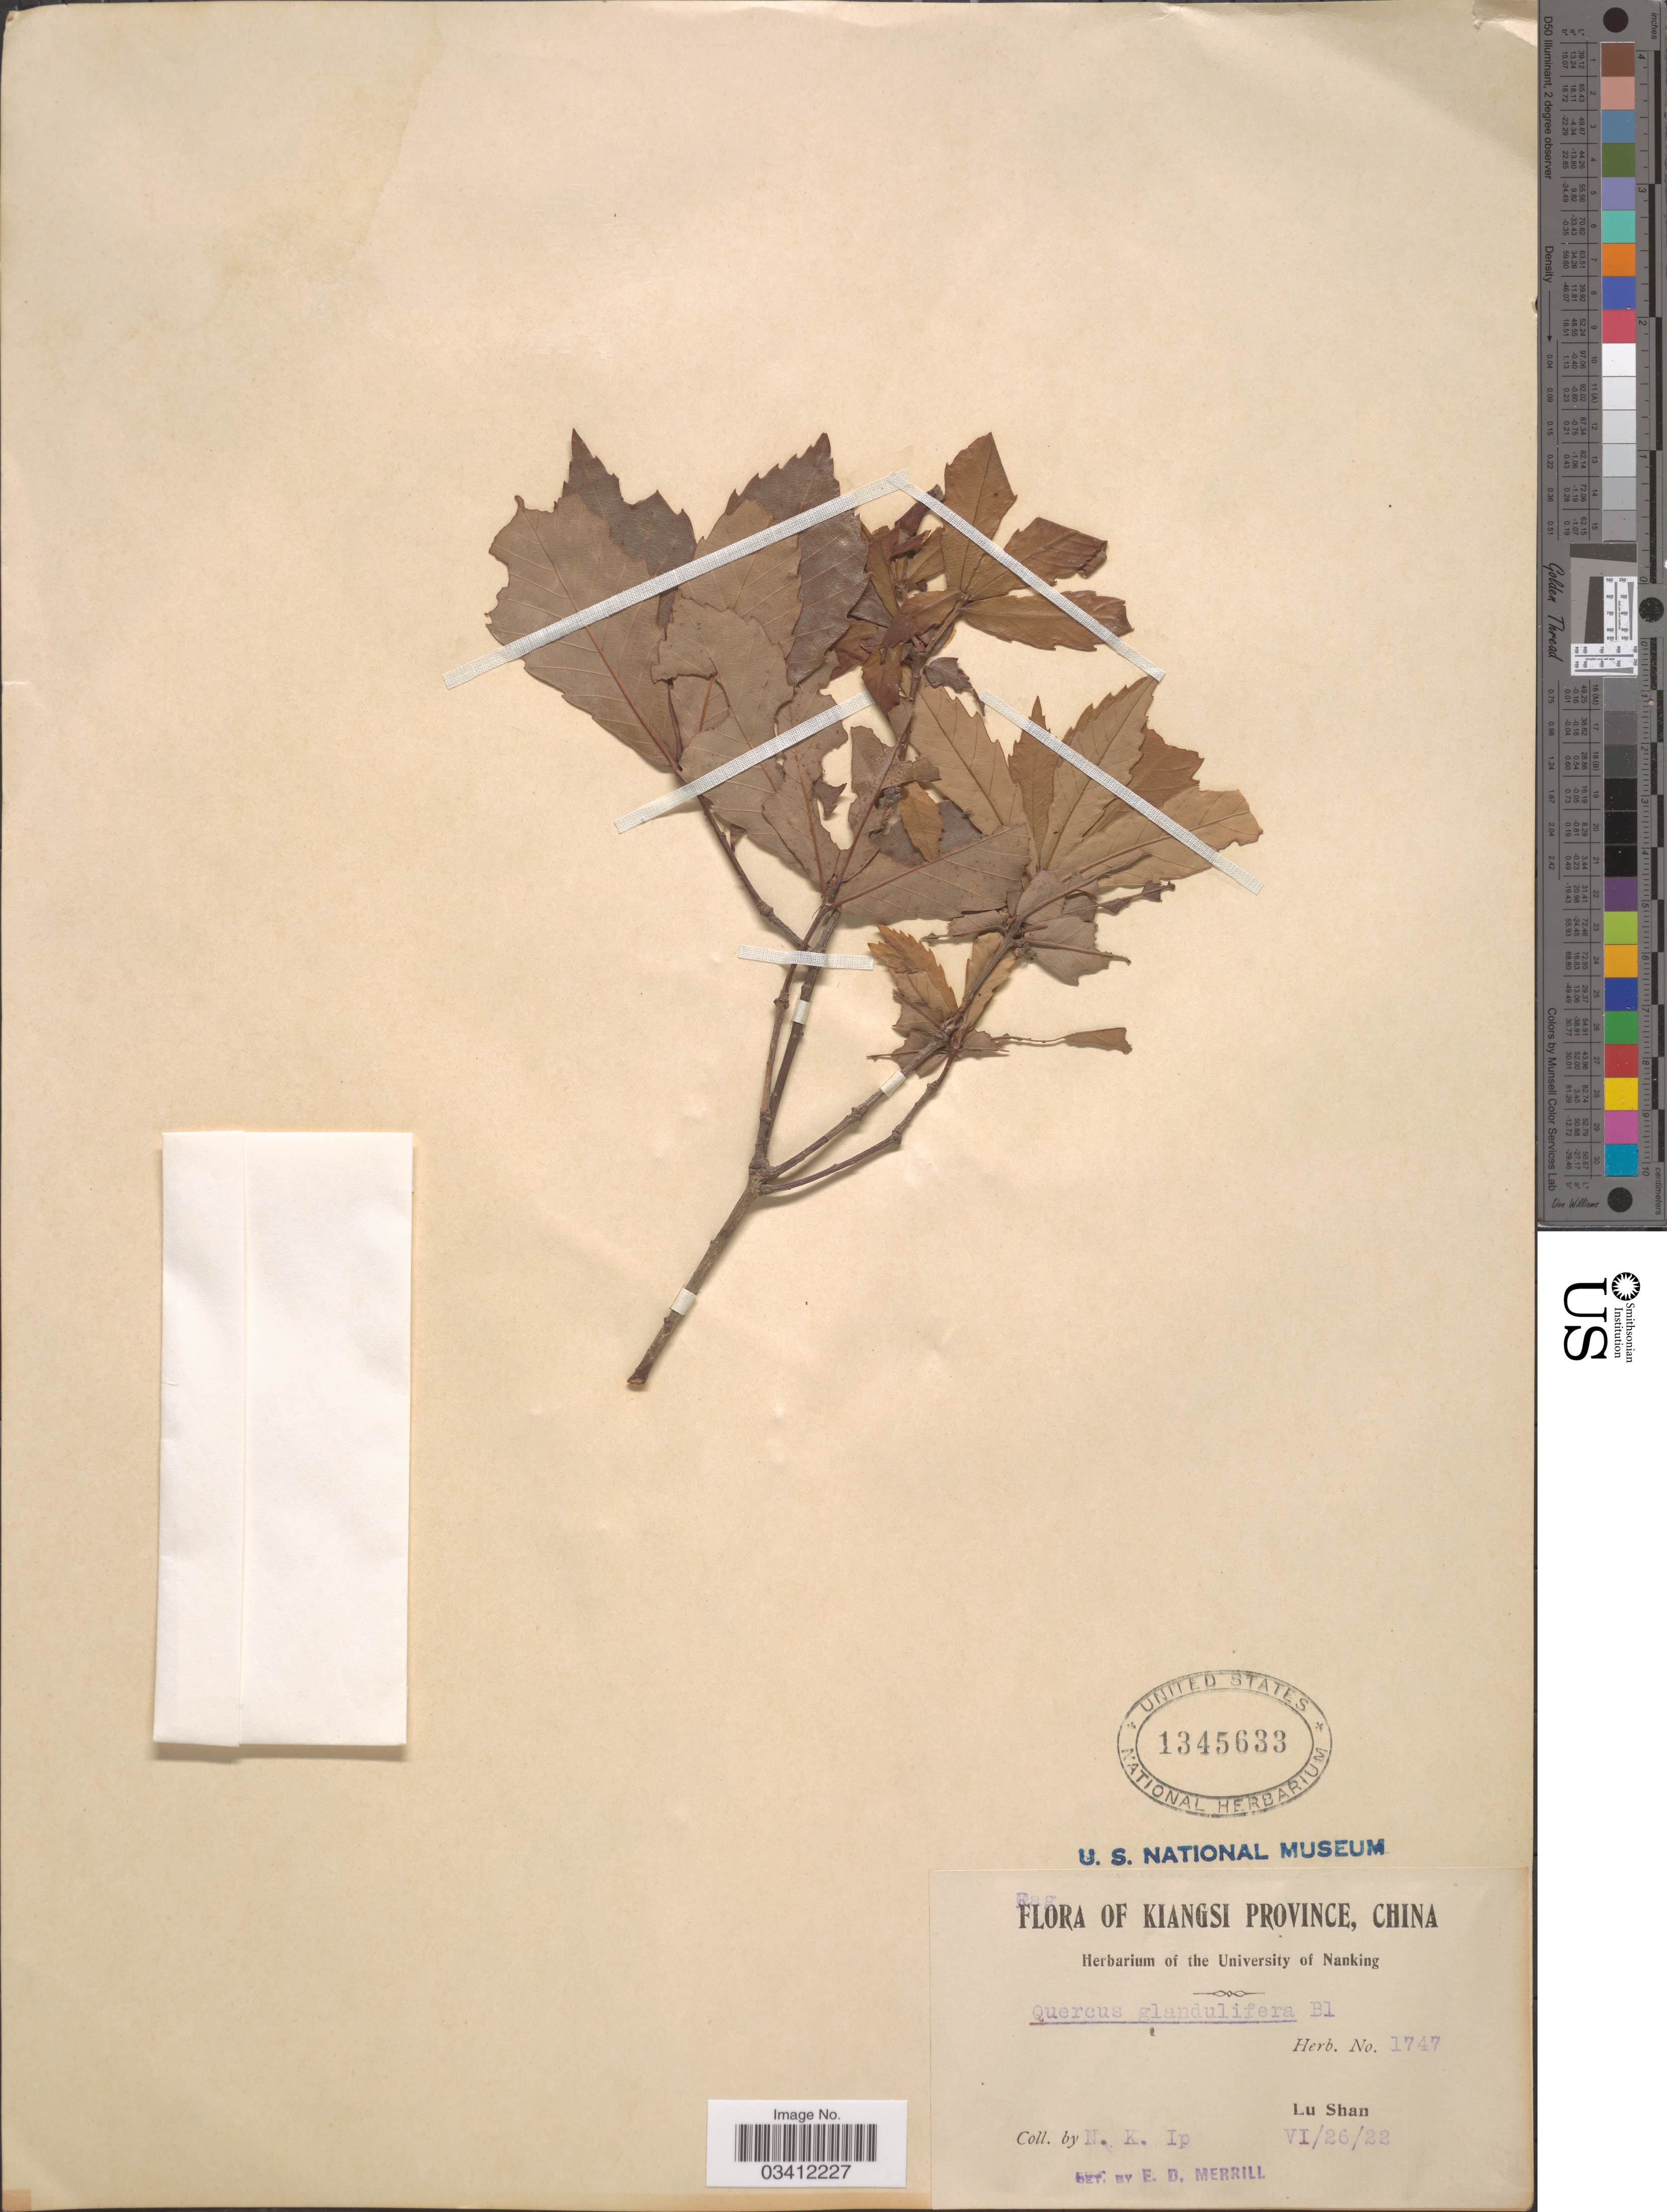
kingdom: Plantae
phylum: Tracheophyta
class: Magnoliopsida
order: Fagales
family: Fagaceae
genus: Quercus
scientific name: Quercus serrata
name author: Thunb.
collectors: N. Ip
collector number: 1747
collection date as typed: Transcribed d/m/y: 26/6/22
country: China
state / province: Jiangxi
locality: Kiangsi Province, Lu Shan.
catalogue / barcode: US 1345633